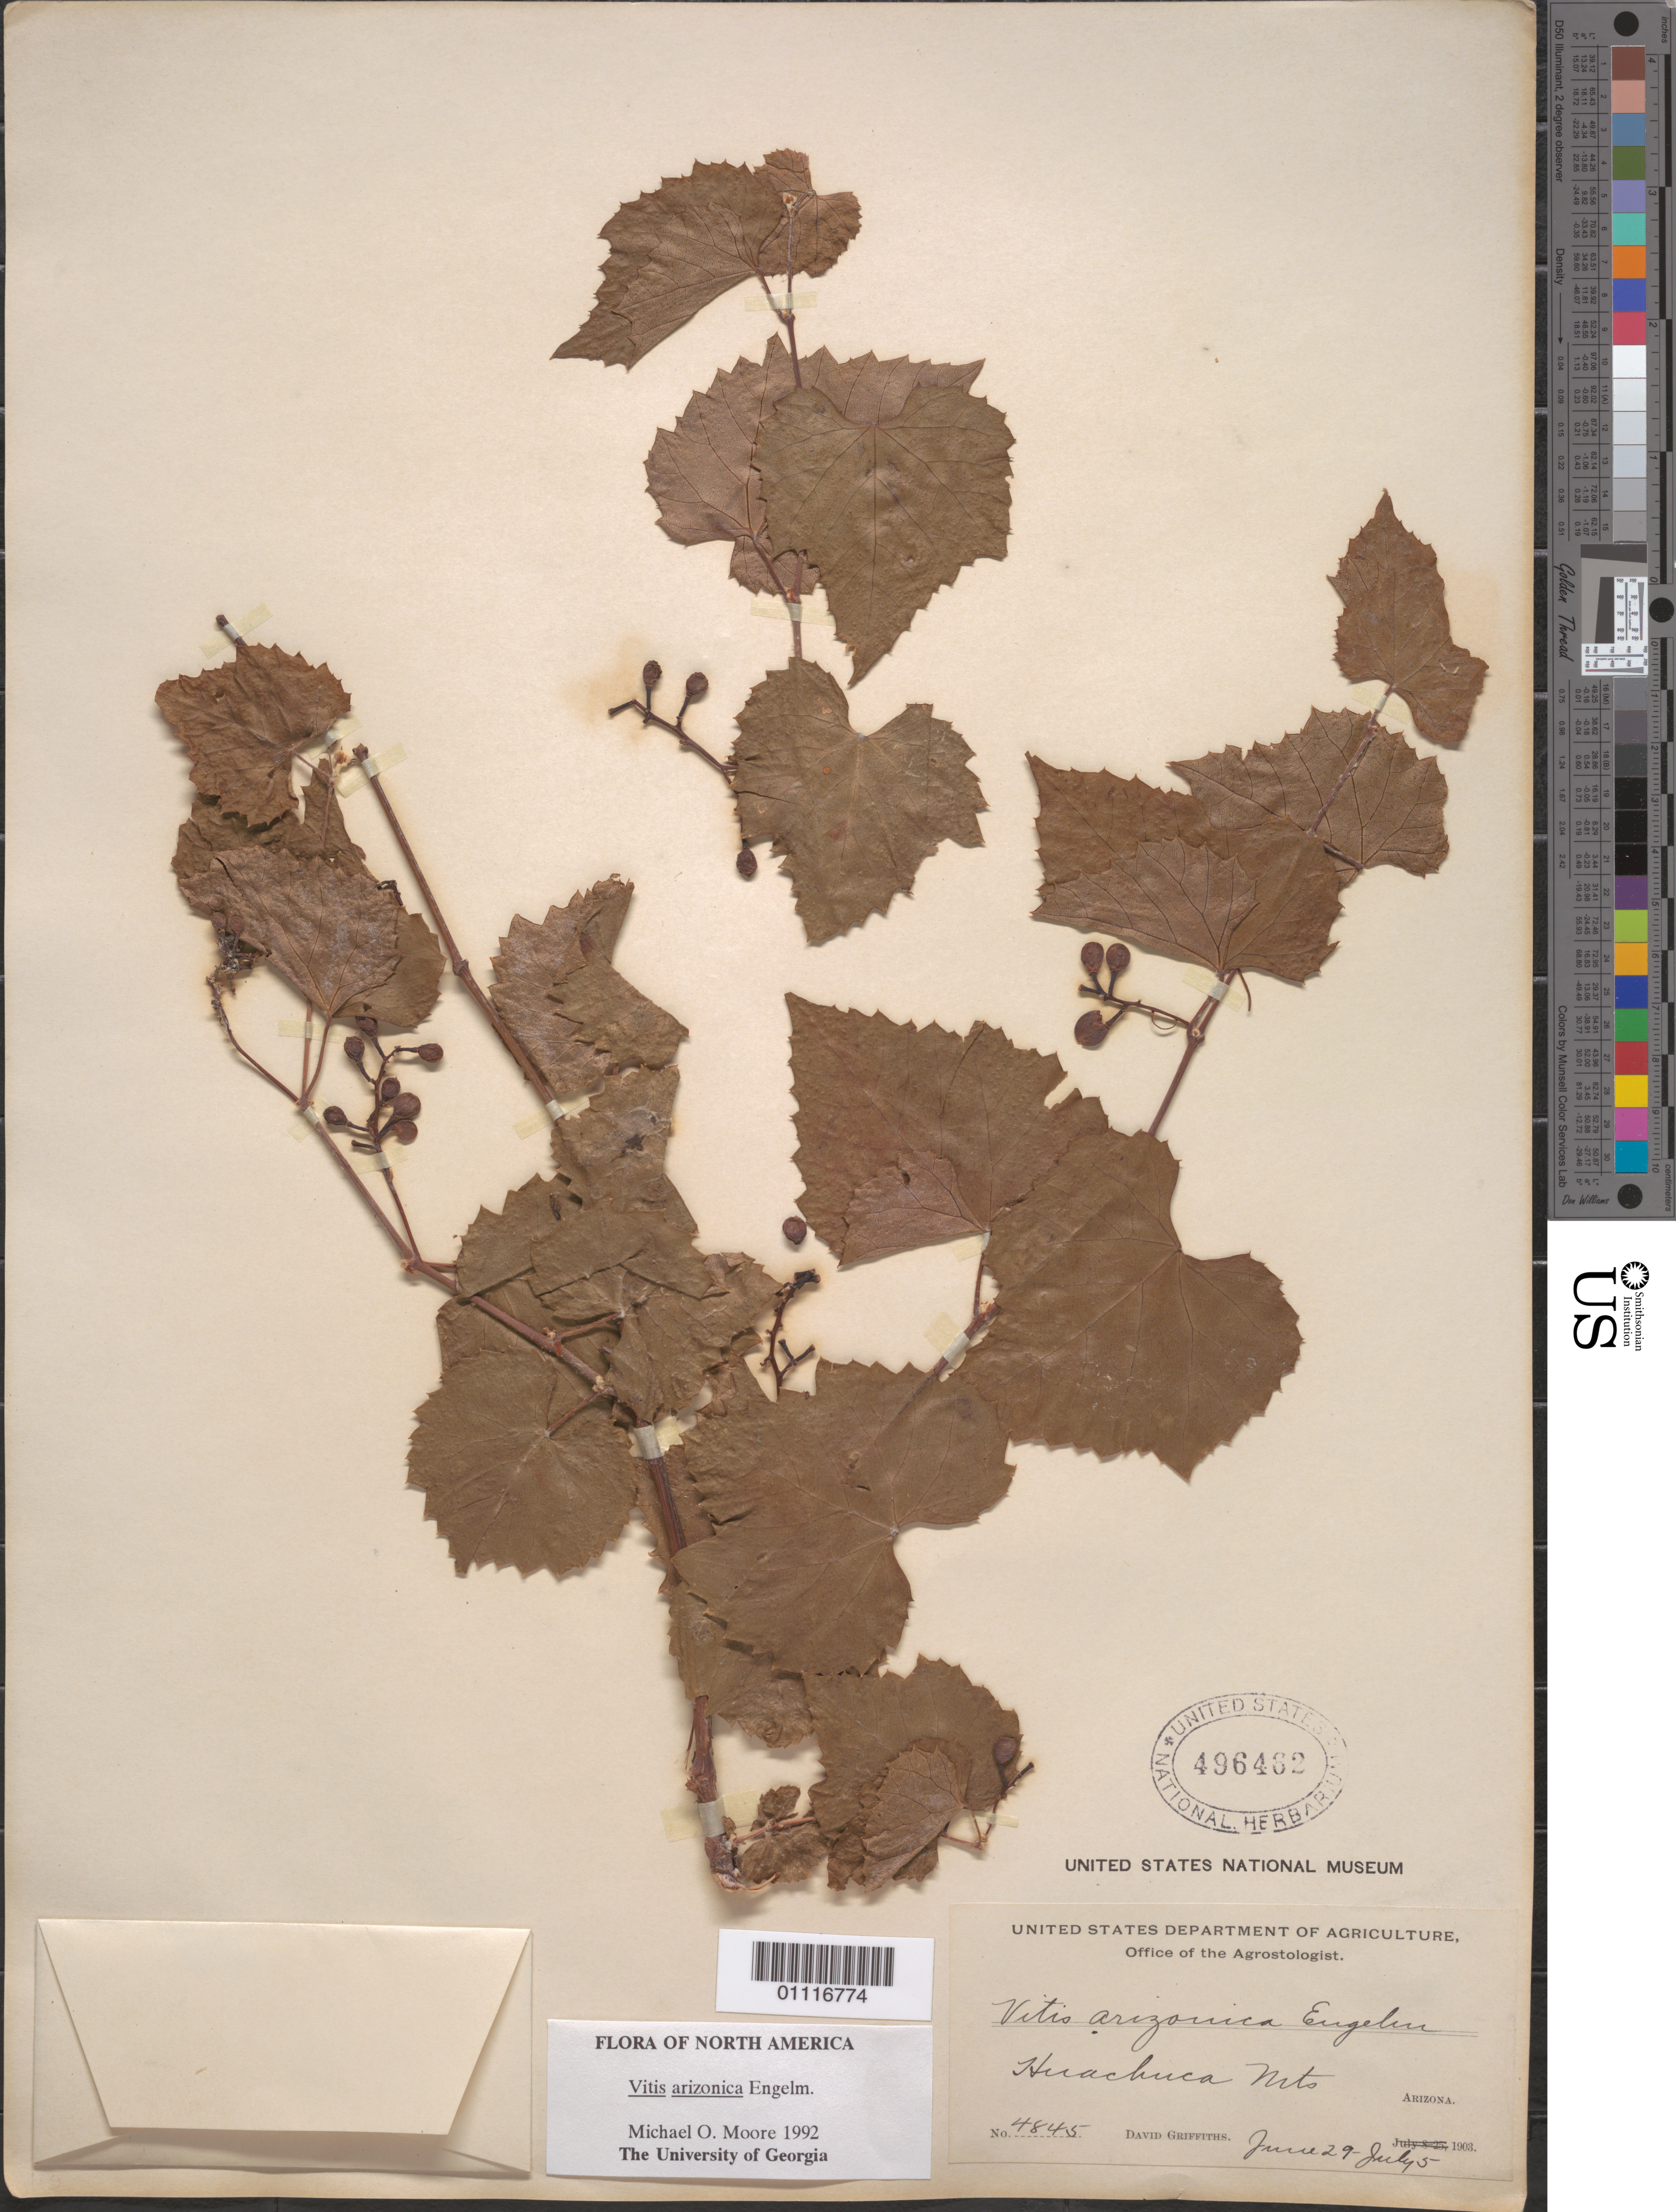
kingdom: Plantae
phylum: Tracheophyta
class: Magnoliopsida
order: Vitales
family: Vitaceae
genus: Vitis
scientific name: Vitis arizonica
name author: Engelm.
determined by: Moore, M. O.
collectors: D. Griffiths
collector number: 4845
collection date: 1903-06-29/1903-07-05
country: United States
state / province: Arizona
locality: Huachuca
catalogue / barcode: US 496482